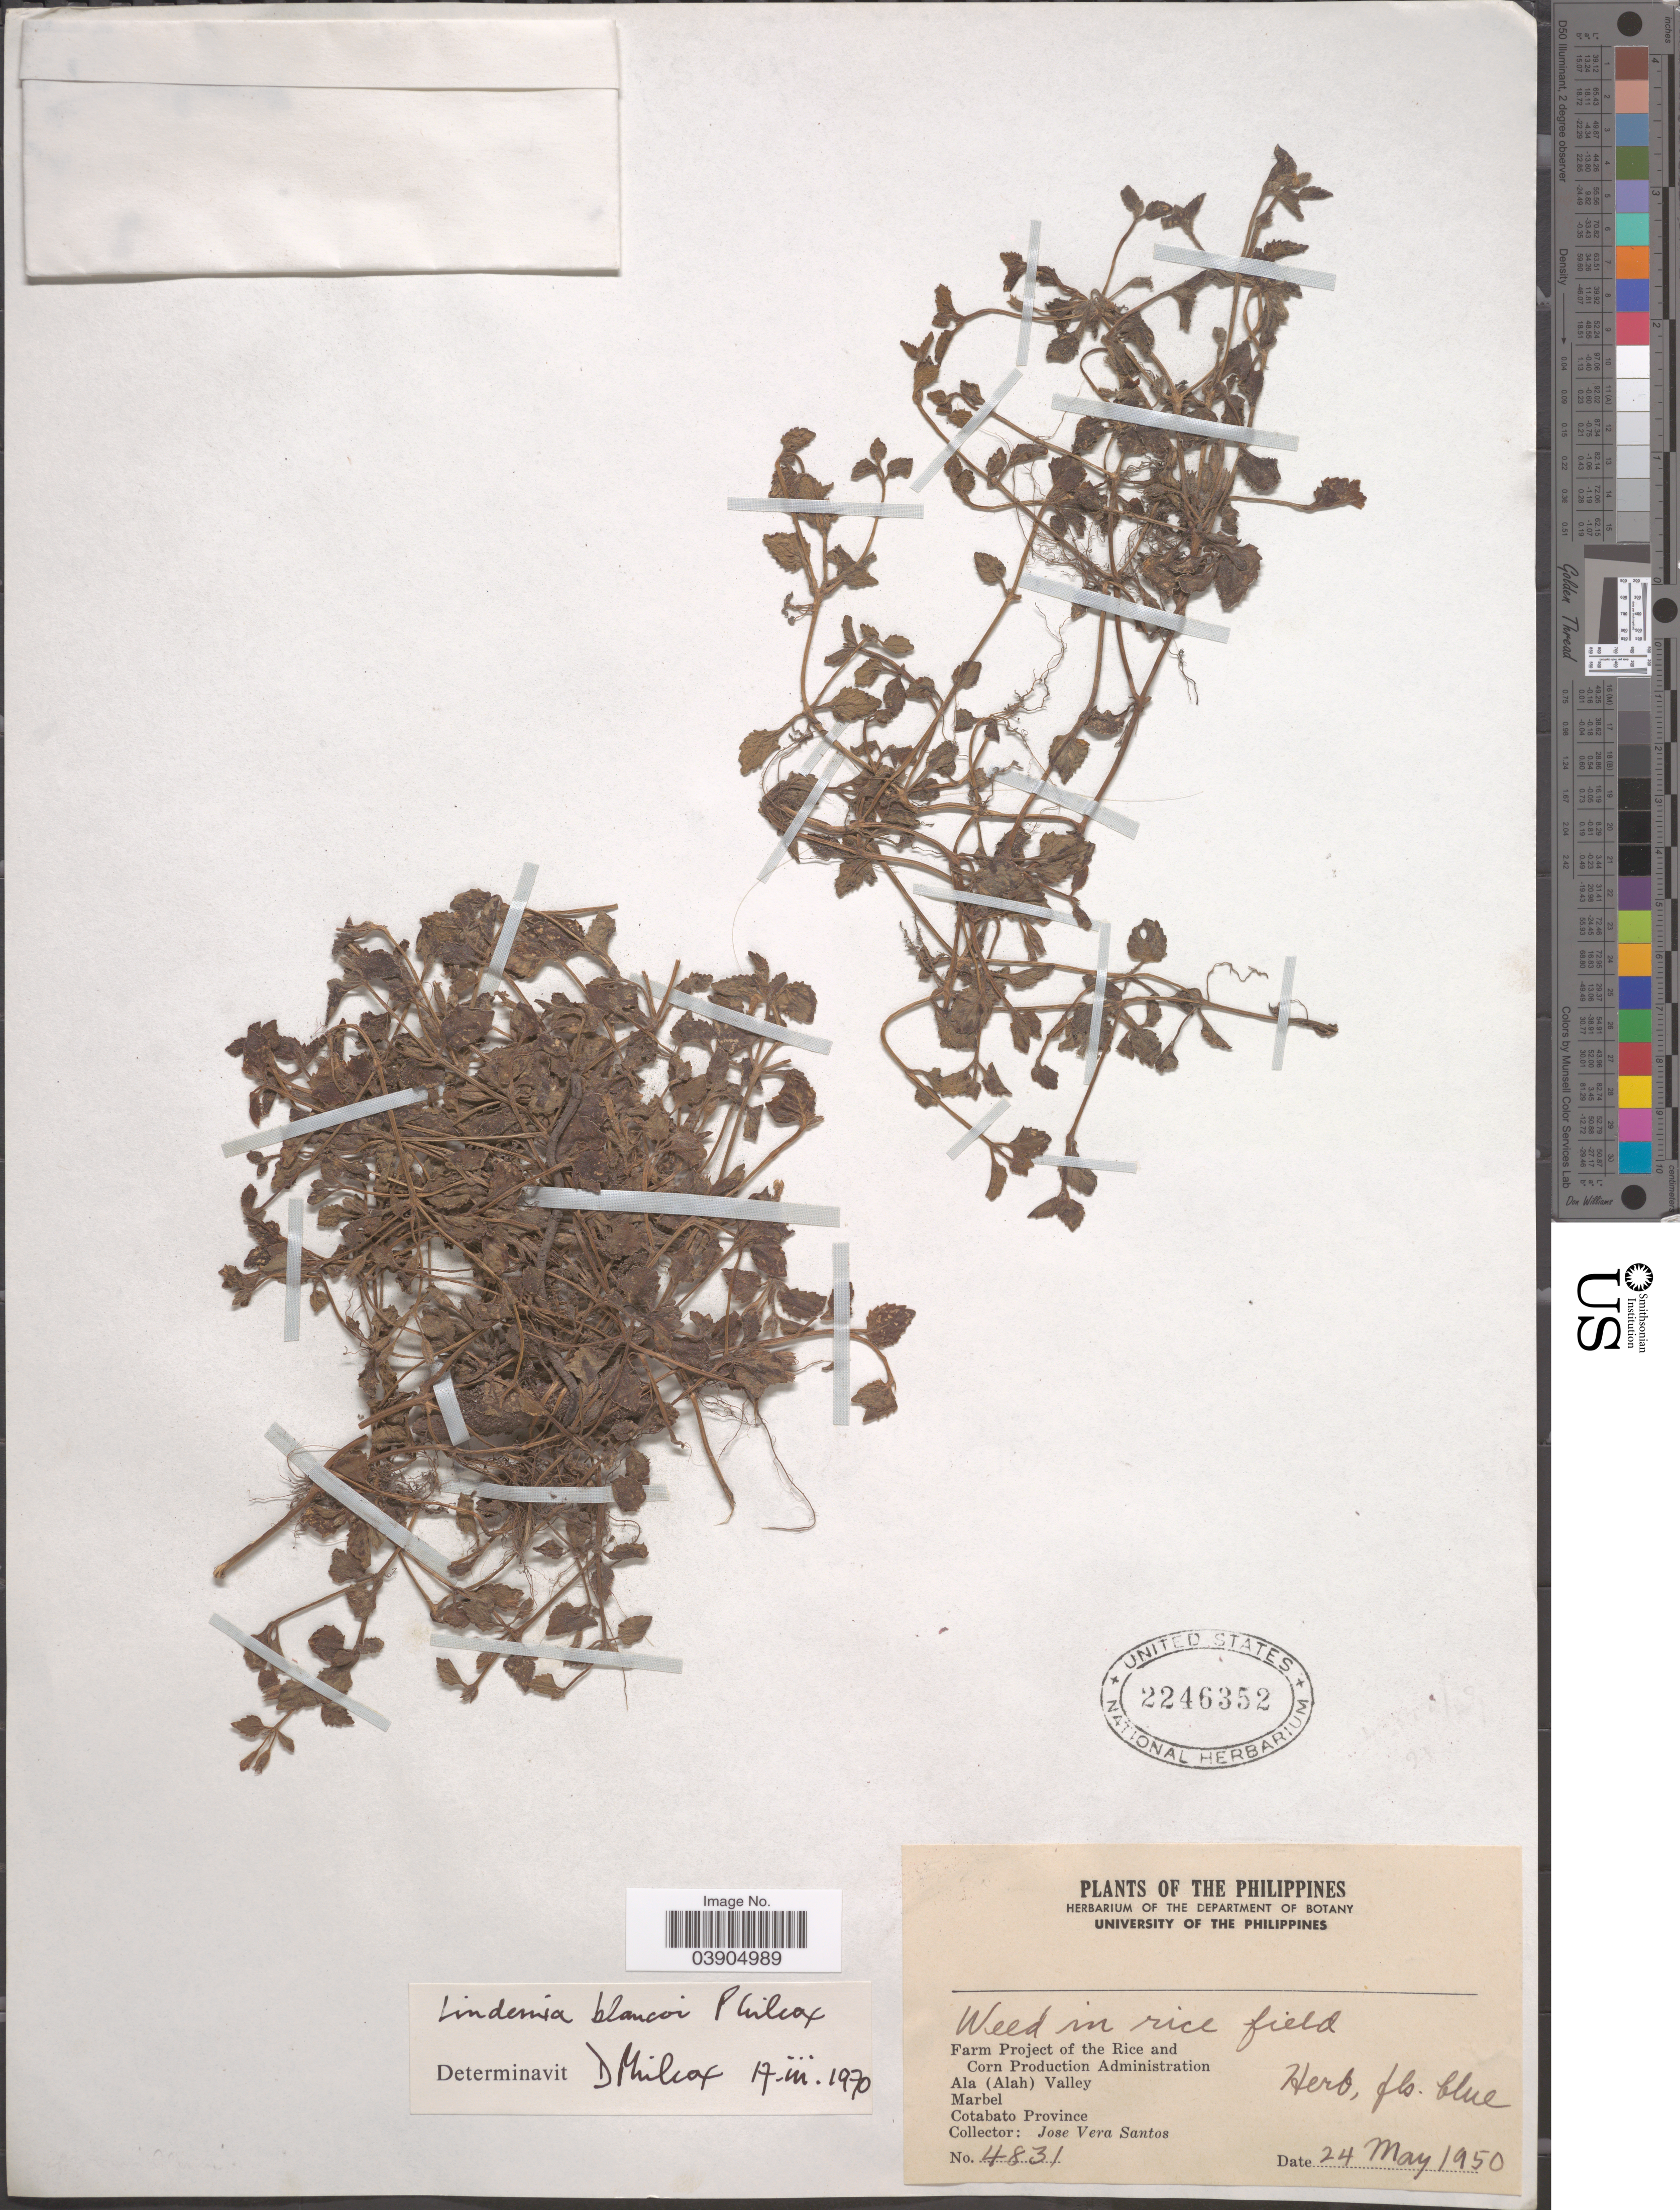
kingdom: Plantae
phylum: Tracheophyta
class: Magnoliopsida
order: Lamiales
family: Linderniaceae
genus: Lindernia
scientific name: Lindernia blancoi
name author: (Merr.) Philcox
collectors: J. V. Santos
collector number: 4831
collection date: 1950-05-24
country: Philippines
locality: Farm Project of the Rice and Corn Production Administration. Ala (Alah) Valley. Marbel. Cotabato Province.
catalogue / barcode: US 2246352